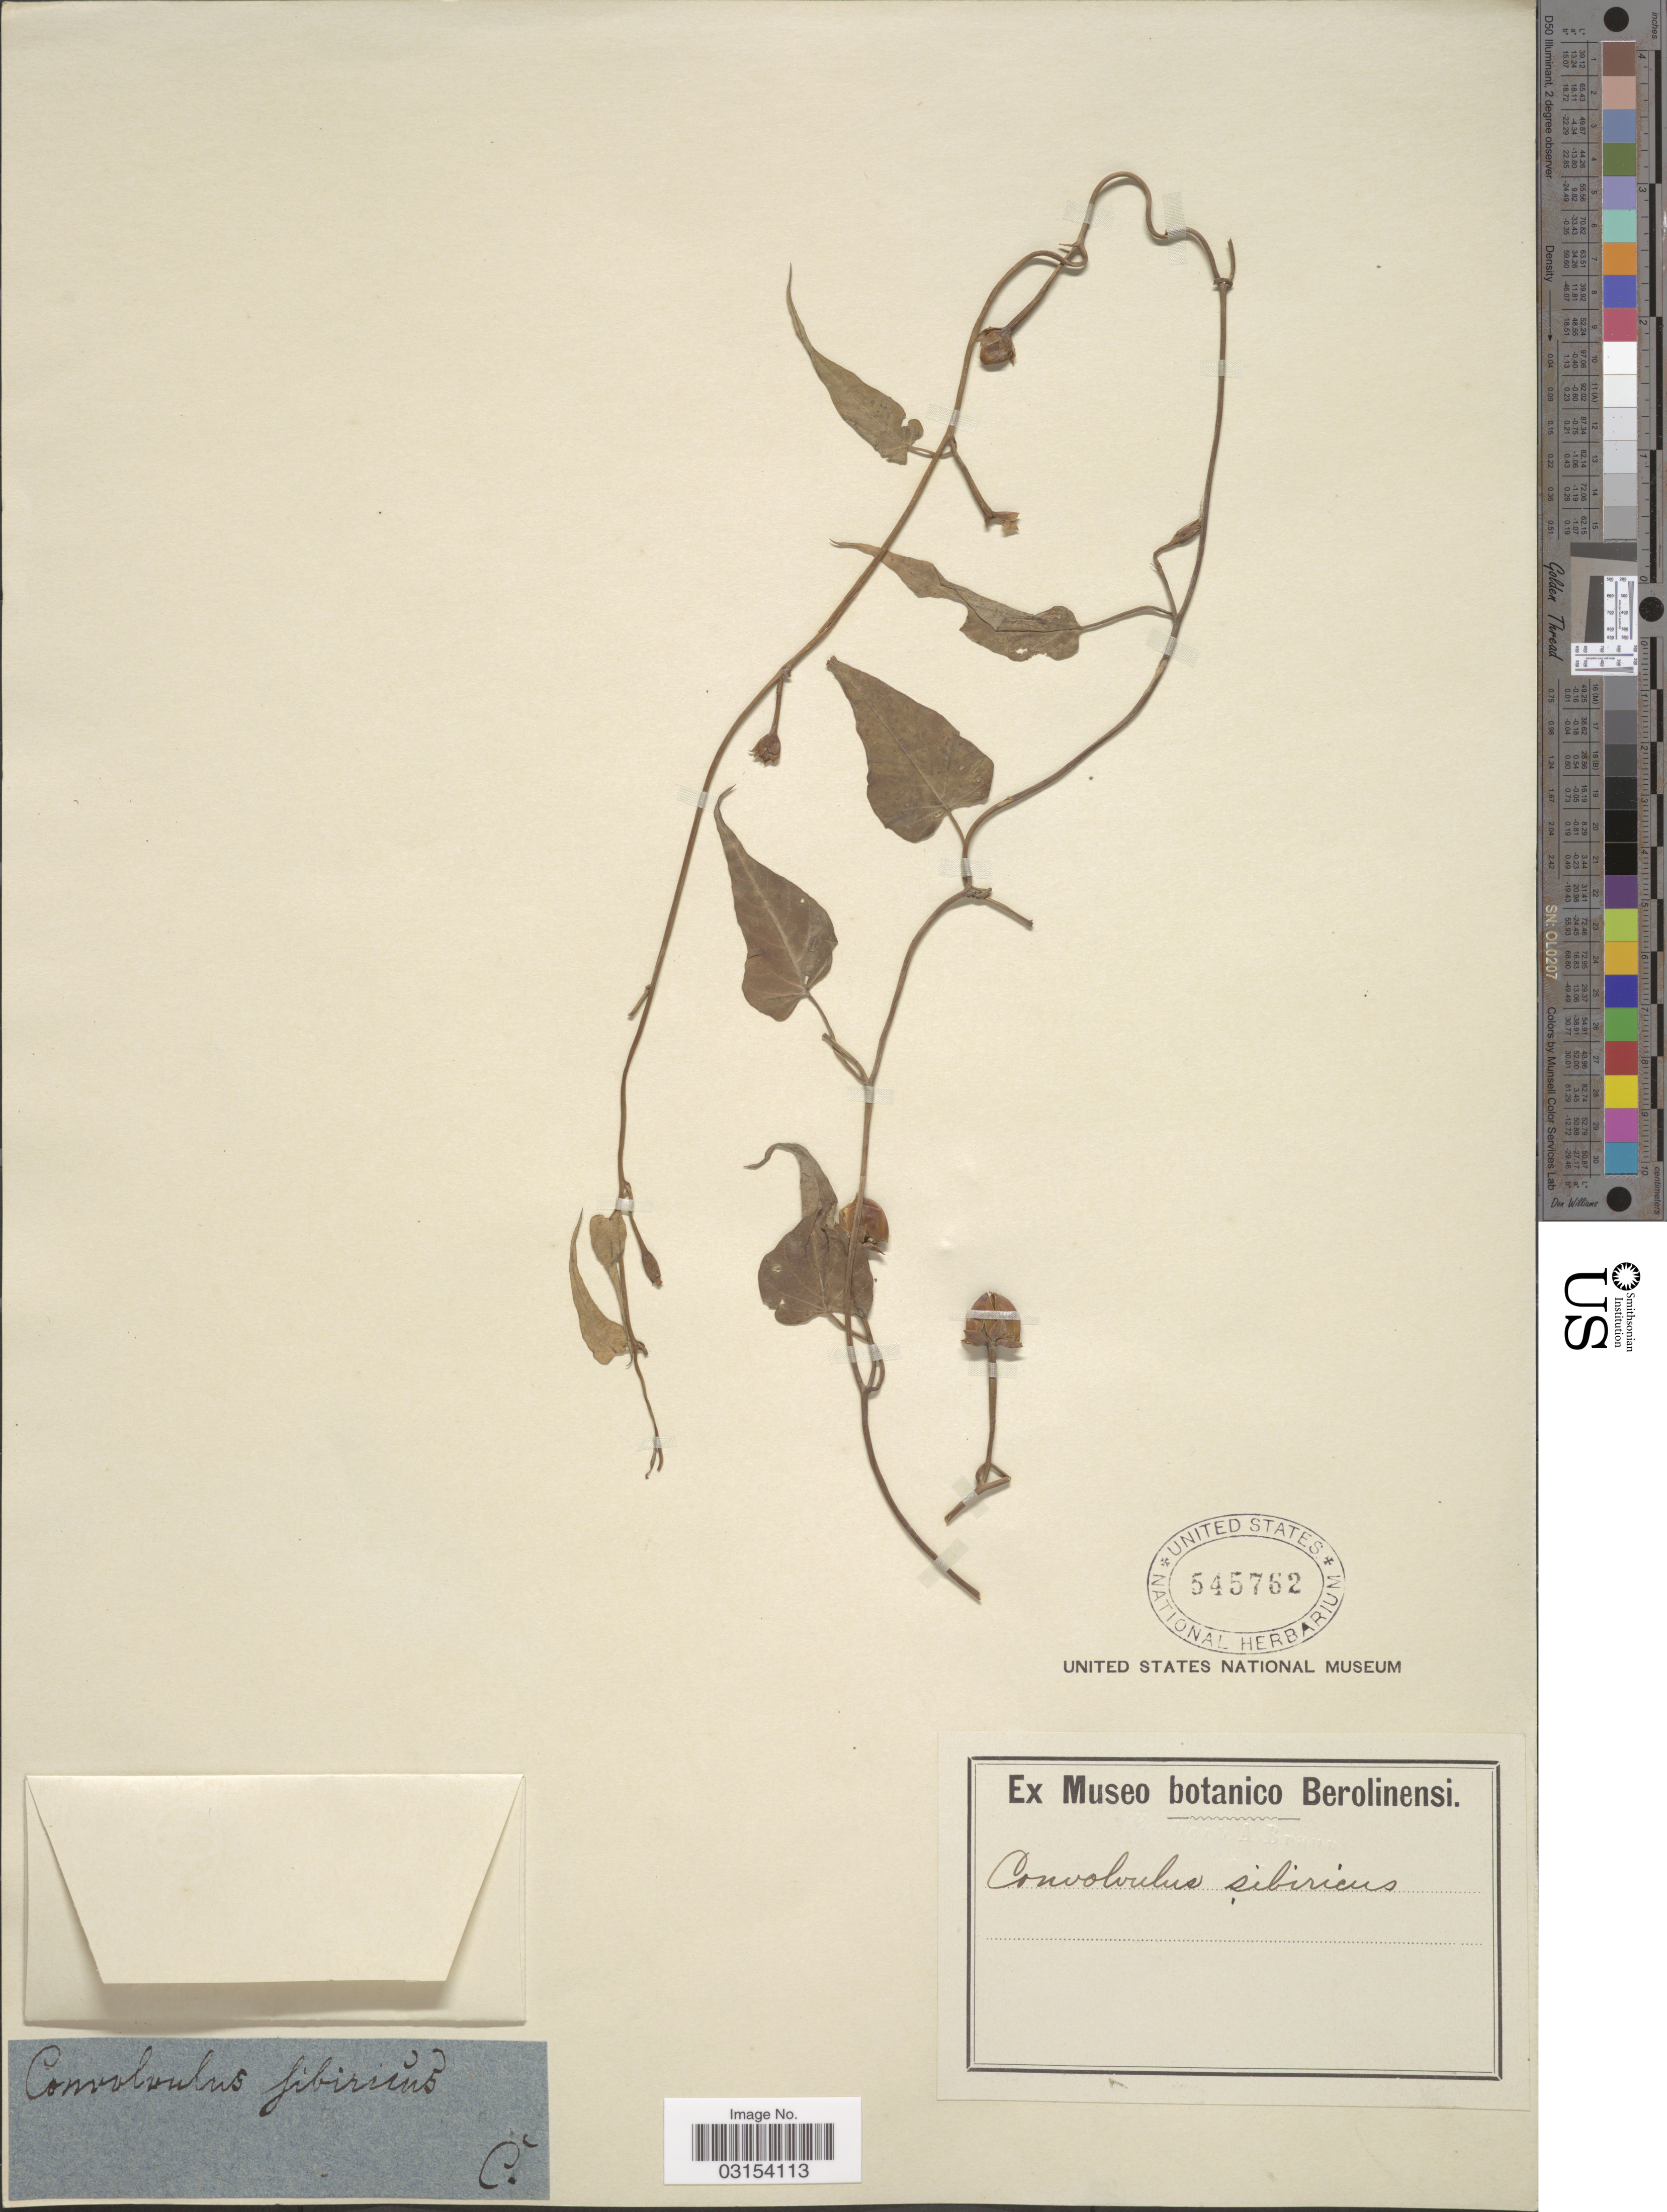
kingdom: Plantae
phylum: Tracheophyta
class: Magnoliopsida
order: Solanales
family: Convolvulaceae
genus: Ipomoea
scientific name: Ipomoea sibirica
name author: (L.) Pers.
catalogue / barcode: US 545762